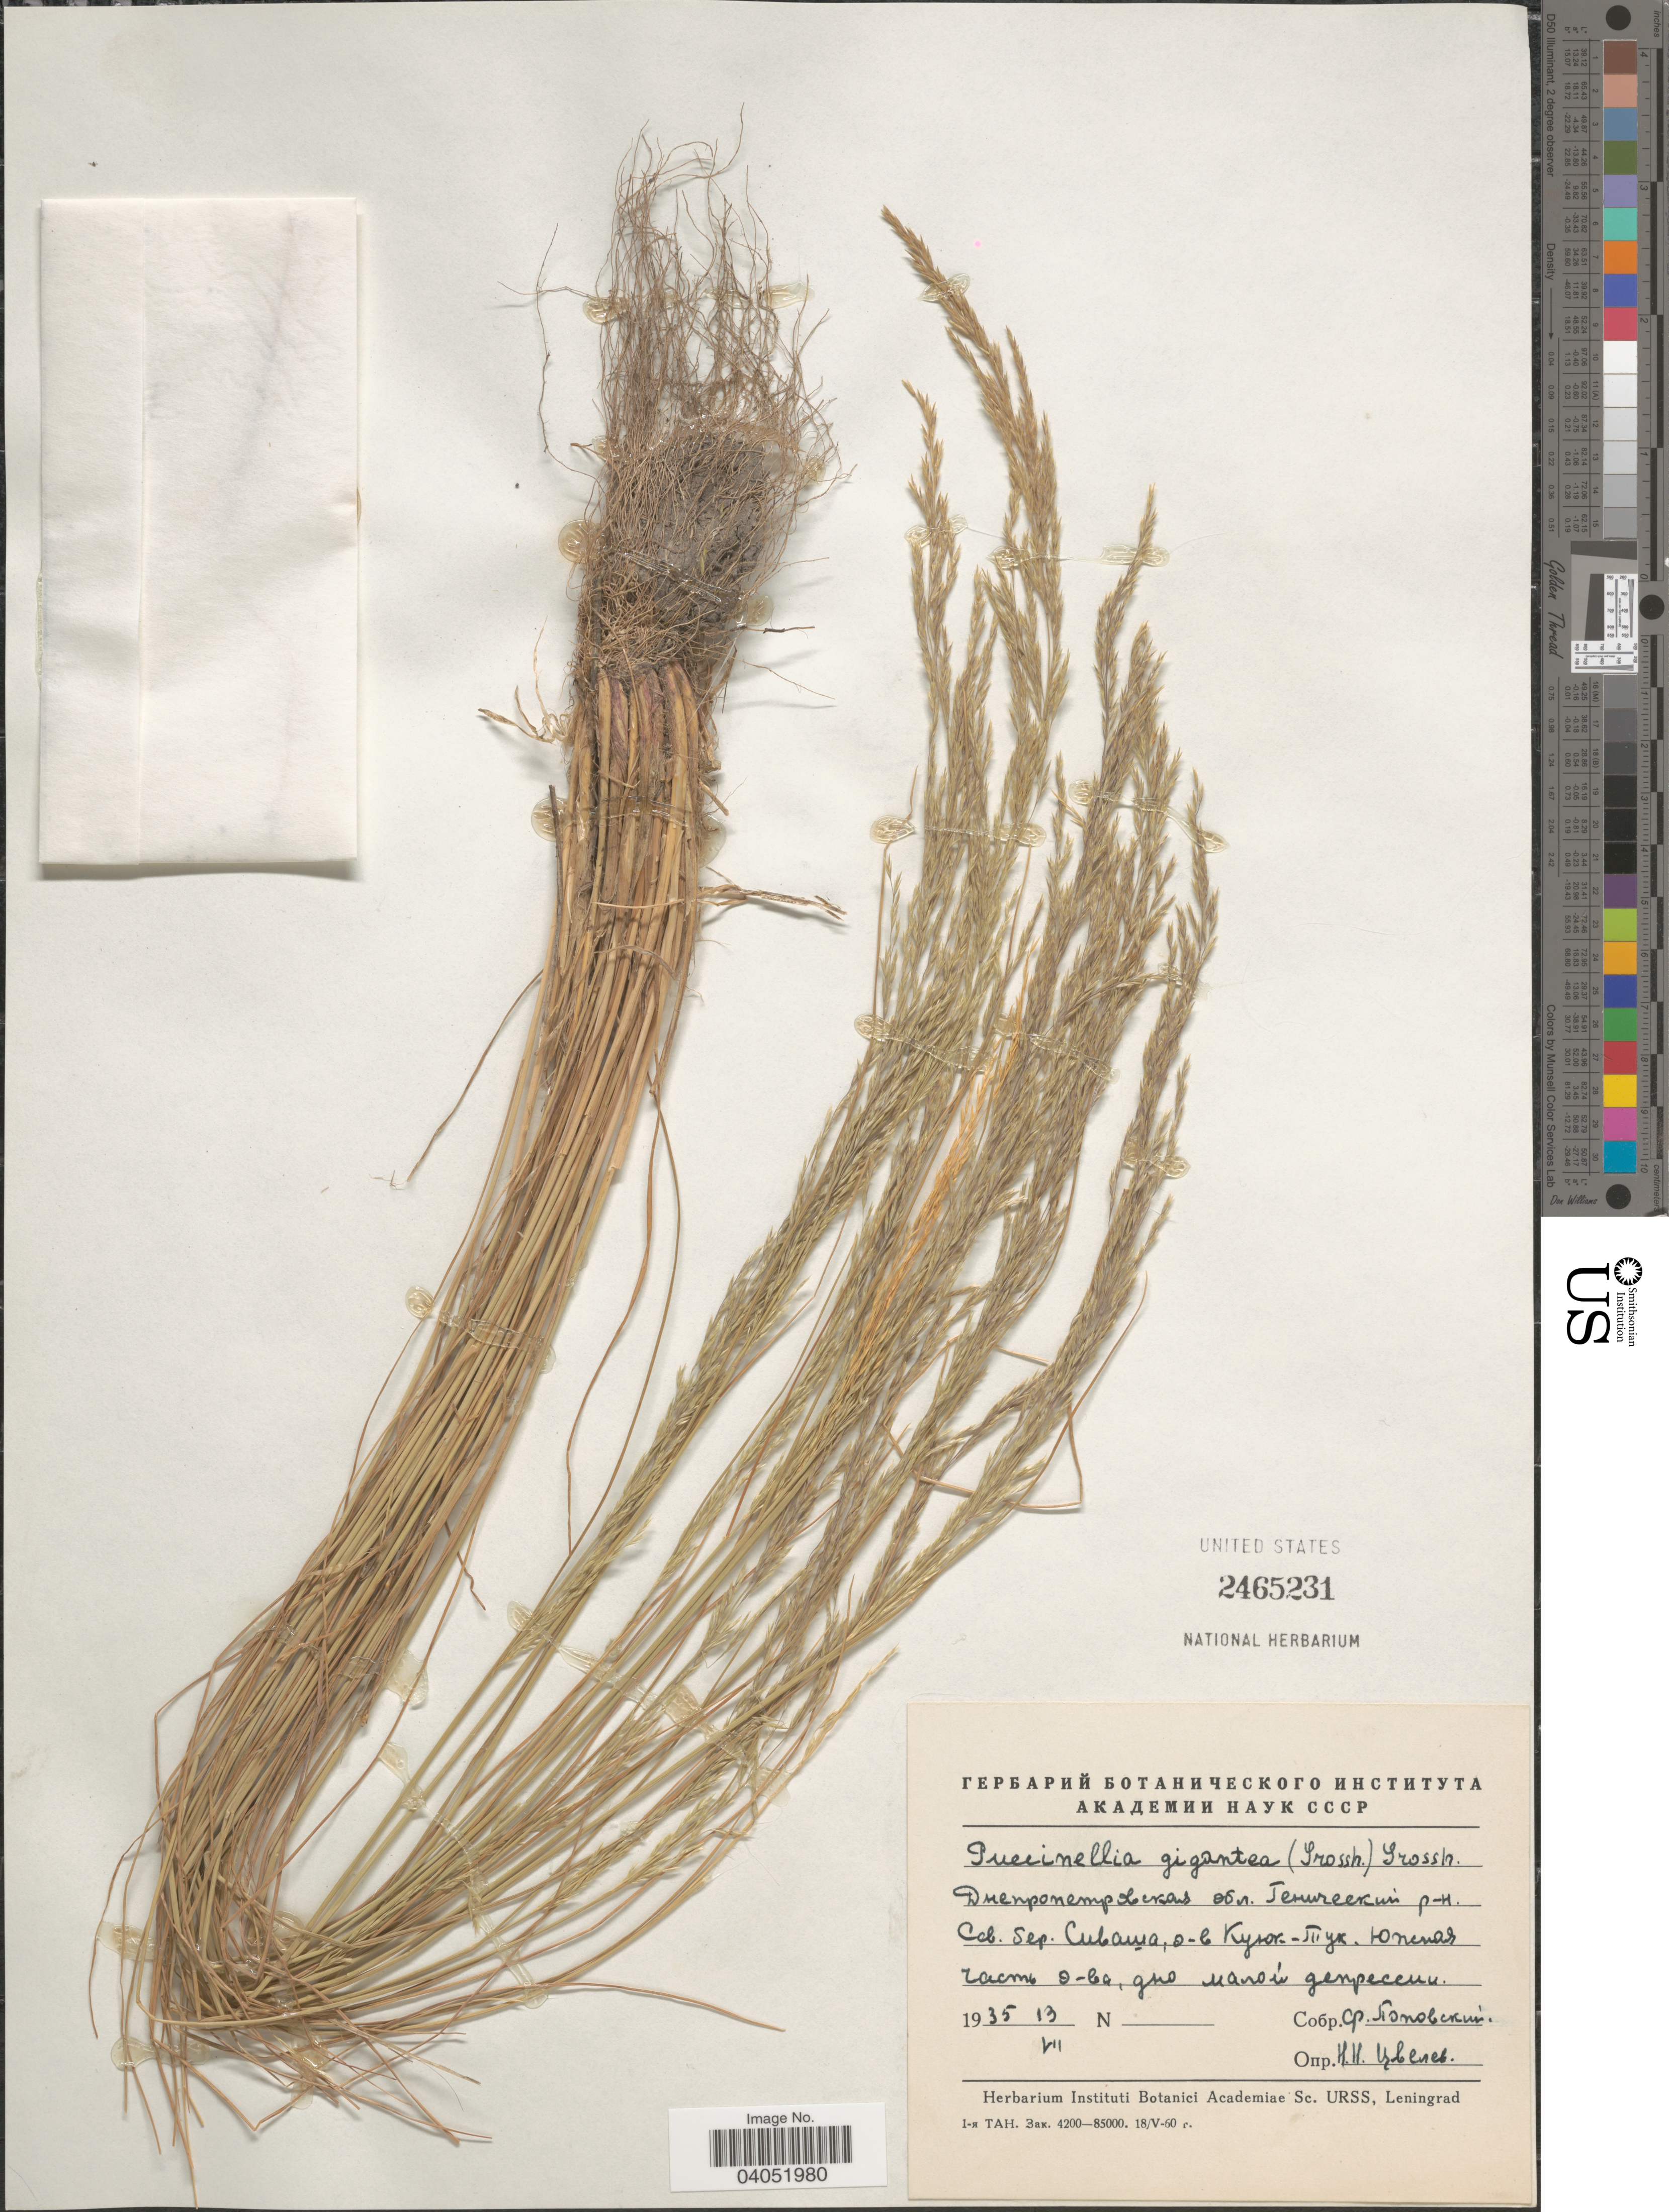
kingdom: Plantae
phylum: Tracheophyta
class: Liliopsida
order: Poales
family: Poaceae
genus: Puccinellia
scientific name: Puccinellia gigantea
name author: (Grossh.) Grossh.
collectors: F. Popovskiy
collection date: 1935-07-13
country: Ukraine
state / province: Kherson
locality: North shore of Sivash, south end of Island Kuyuk-Tuk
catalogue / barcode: US 2465231